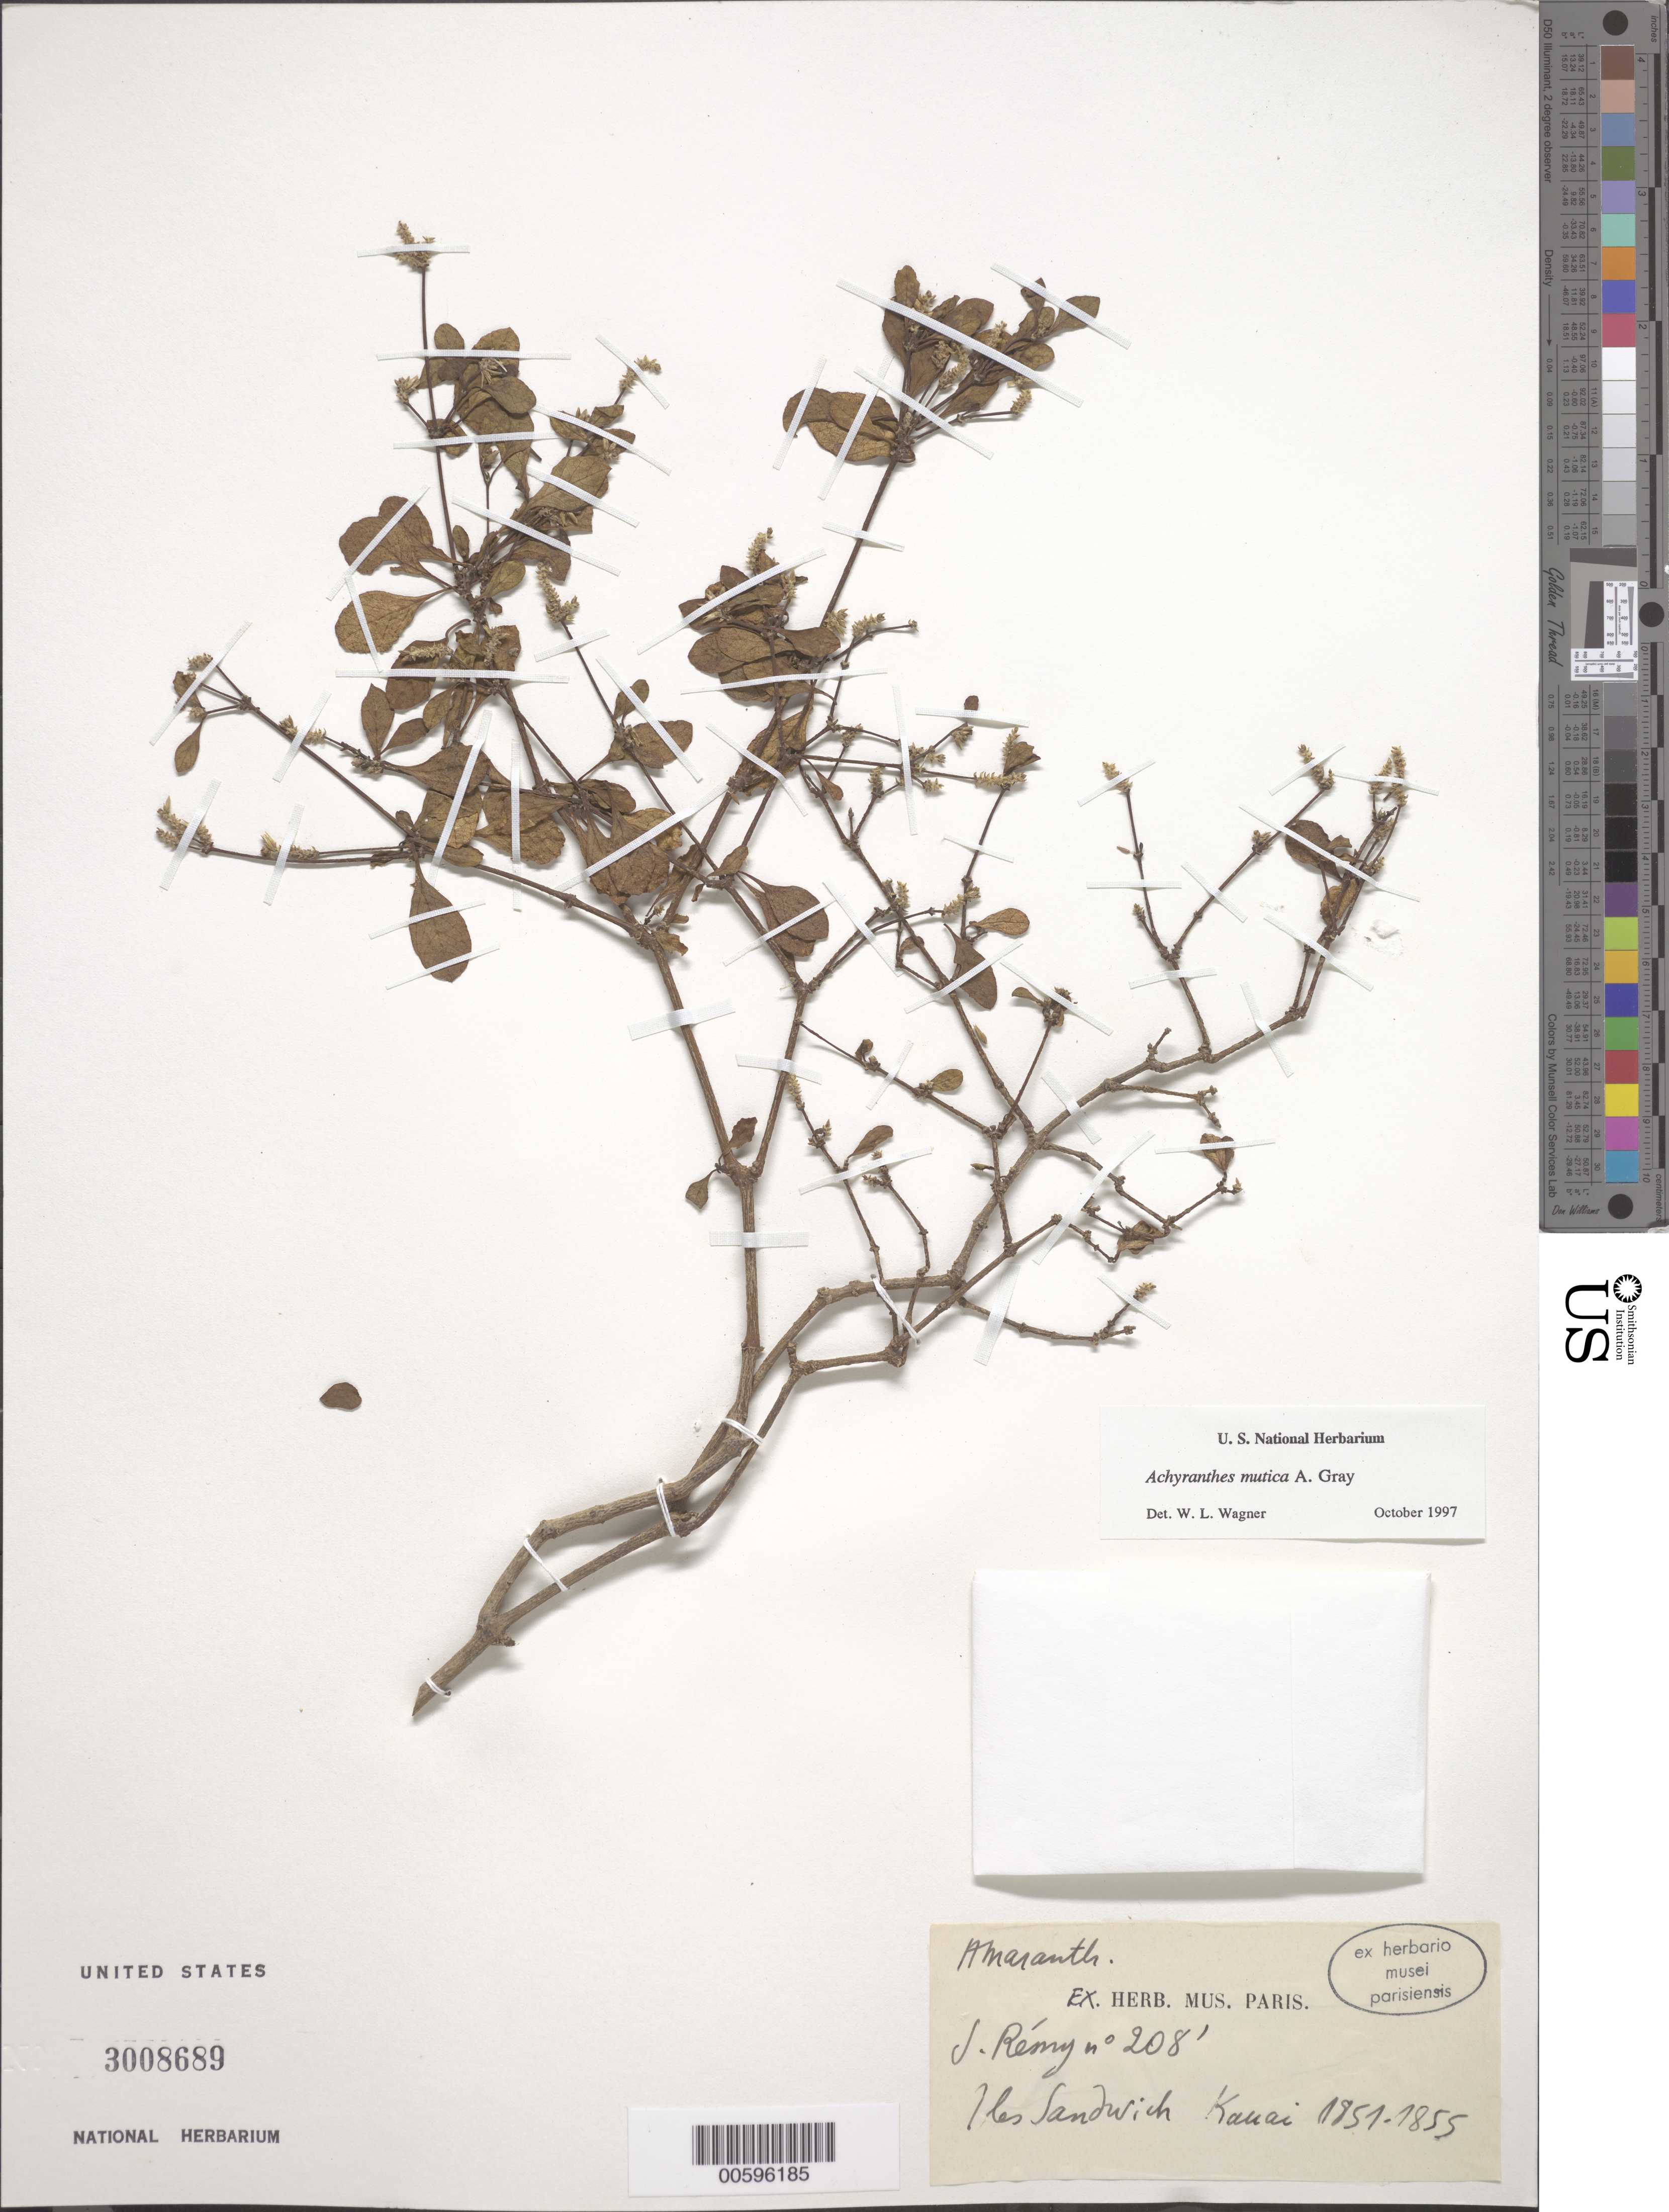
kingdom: Plantae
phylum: Tracheophyta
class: Magnoliopsida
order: Caryophyllales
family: Amaranthaceae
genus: Achyranthes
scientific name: Achyranthes mutica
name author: A. Gray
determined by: Wagner, W. L., (BOT), Smithsonian Institution - National Museum of Natural History (UNITED STATES)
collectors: J. Rémy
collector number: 208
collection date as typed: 0 1851 to 0 1855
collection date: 1851/1855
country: United States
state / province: Hawaii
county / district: Kauai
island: Kaua'i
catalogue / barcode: US 3008689